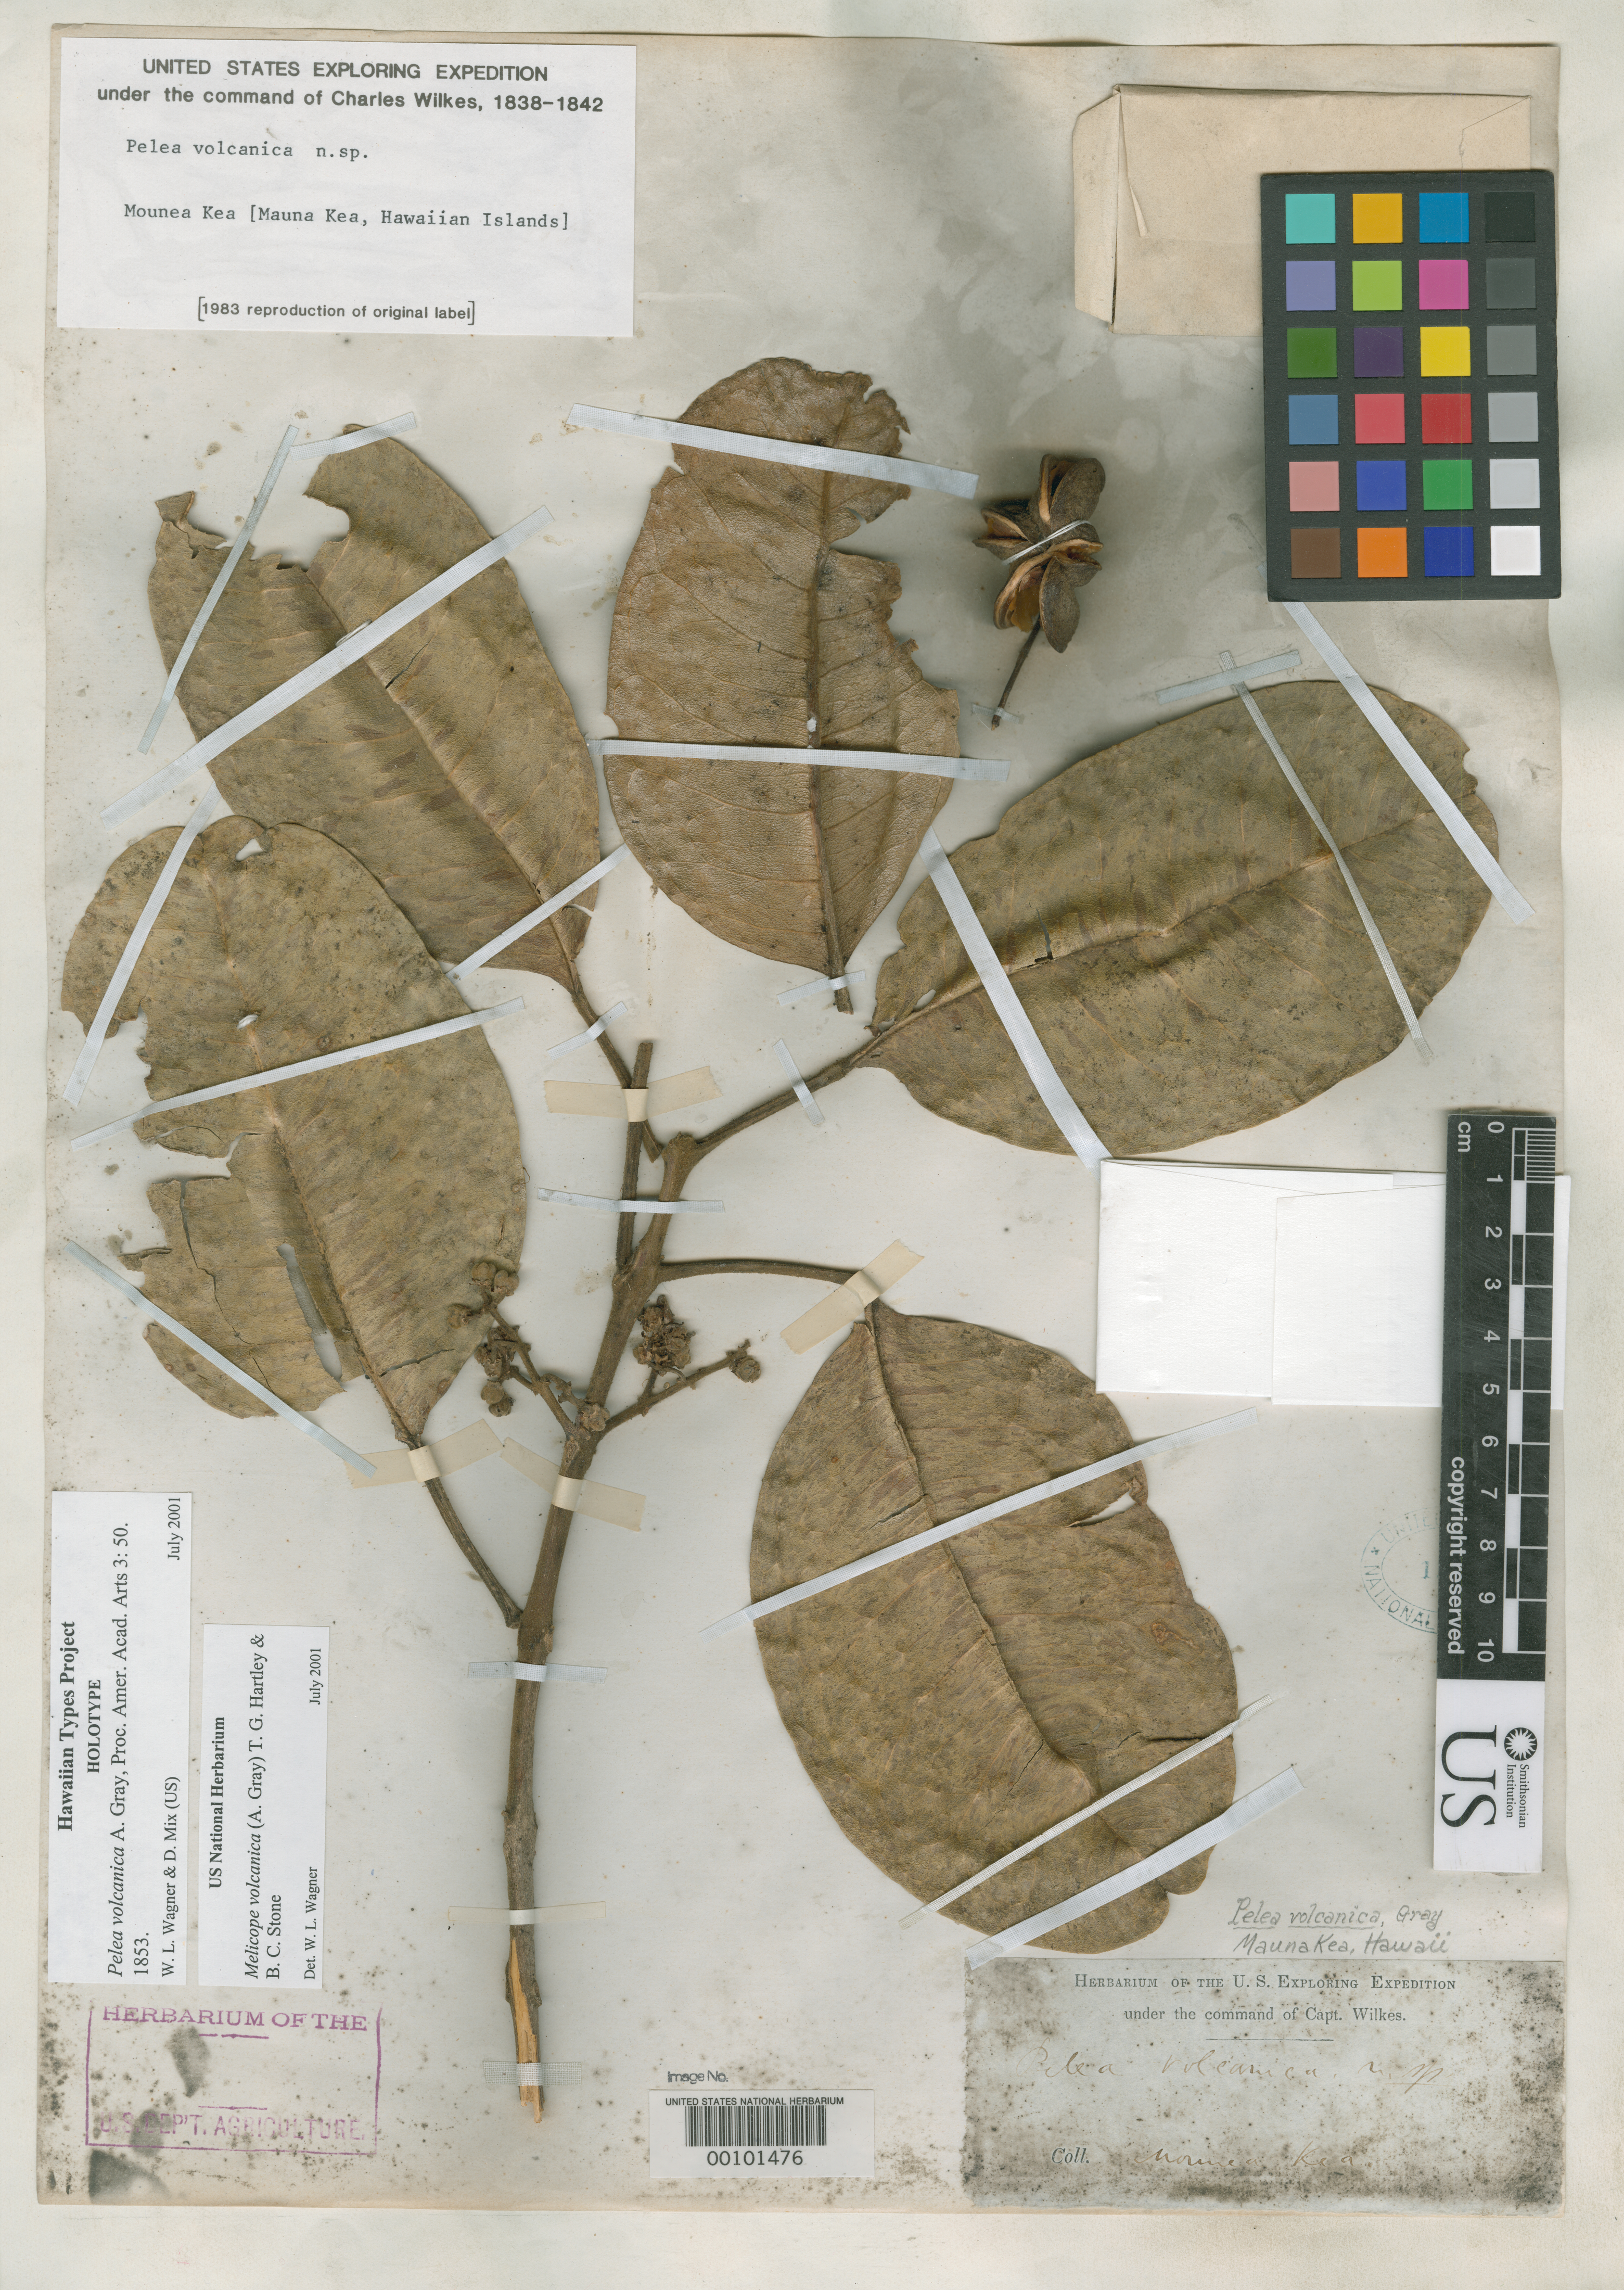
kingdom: Plantae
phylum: Tracheophyta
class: Magnoliopsida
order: Sapindales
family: Rutaceae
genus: Pelea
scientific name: Pelea volcanica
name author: A. Gray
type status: Holotype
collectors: Wilkes Explor. Exped.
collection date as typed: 1838 to -- --- 1842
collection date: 1838/1842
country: United States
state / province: Hawaii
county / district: Hawaii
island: Hawaii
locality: Near Mounakea, near Bullock Plains.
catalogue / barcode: US 15045